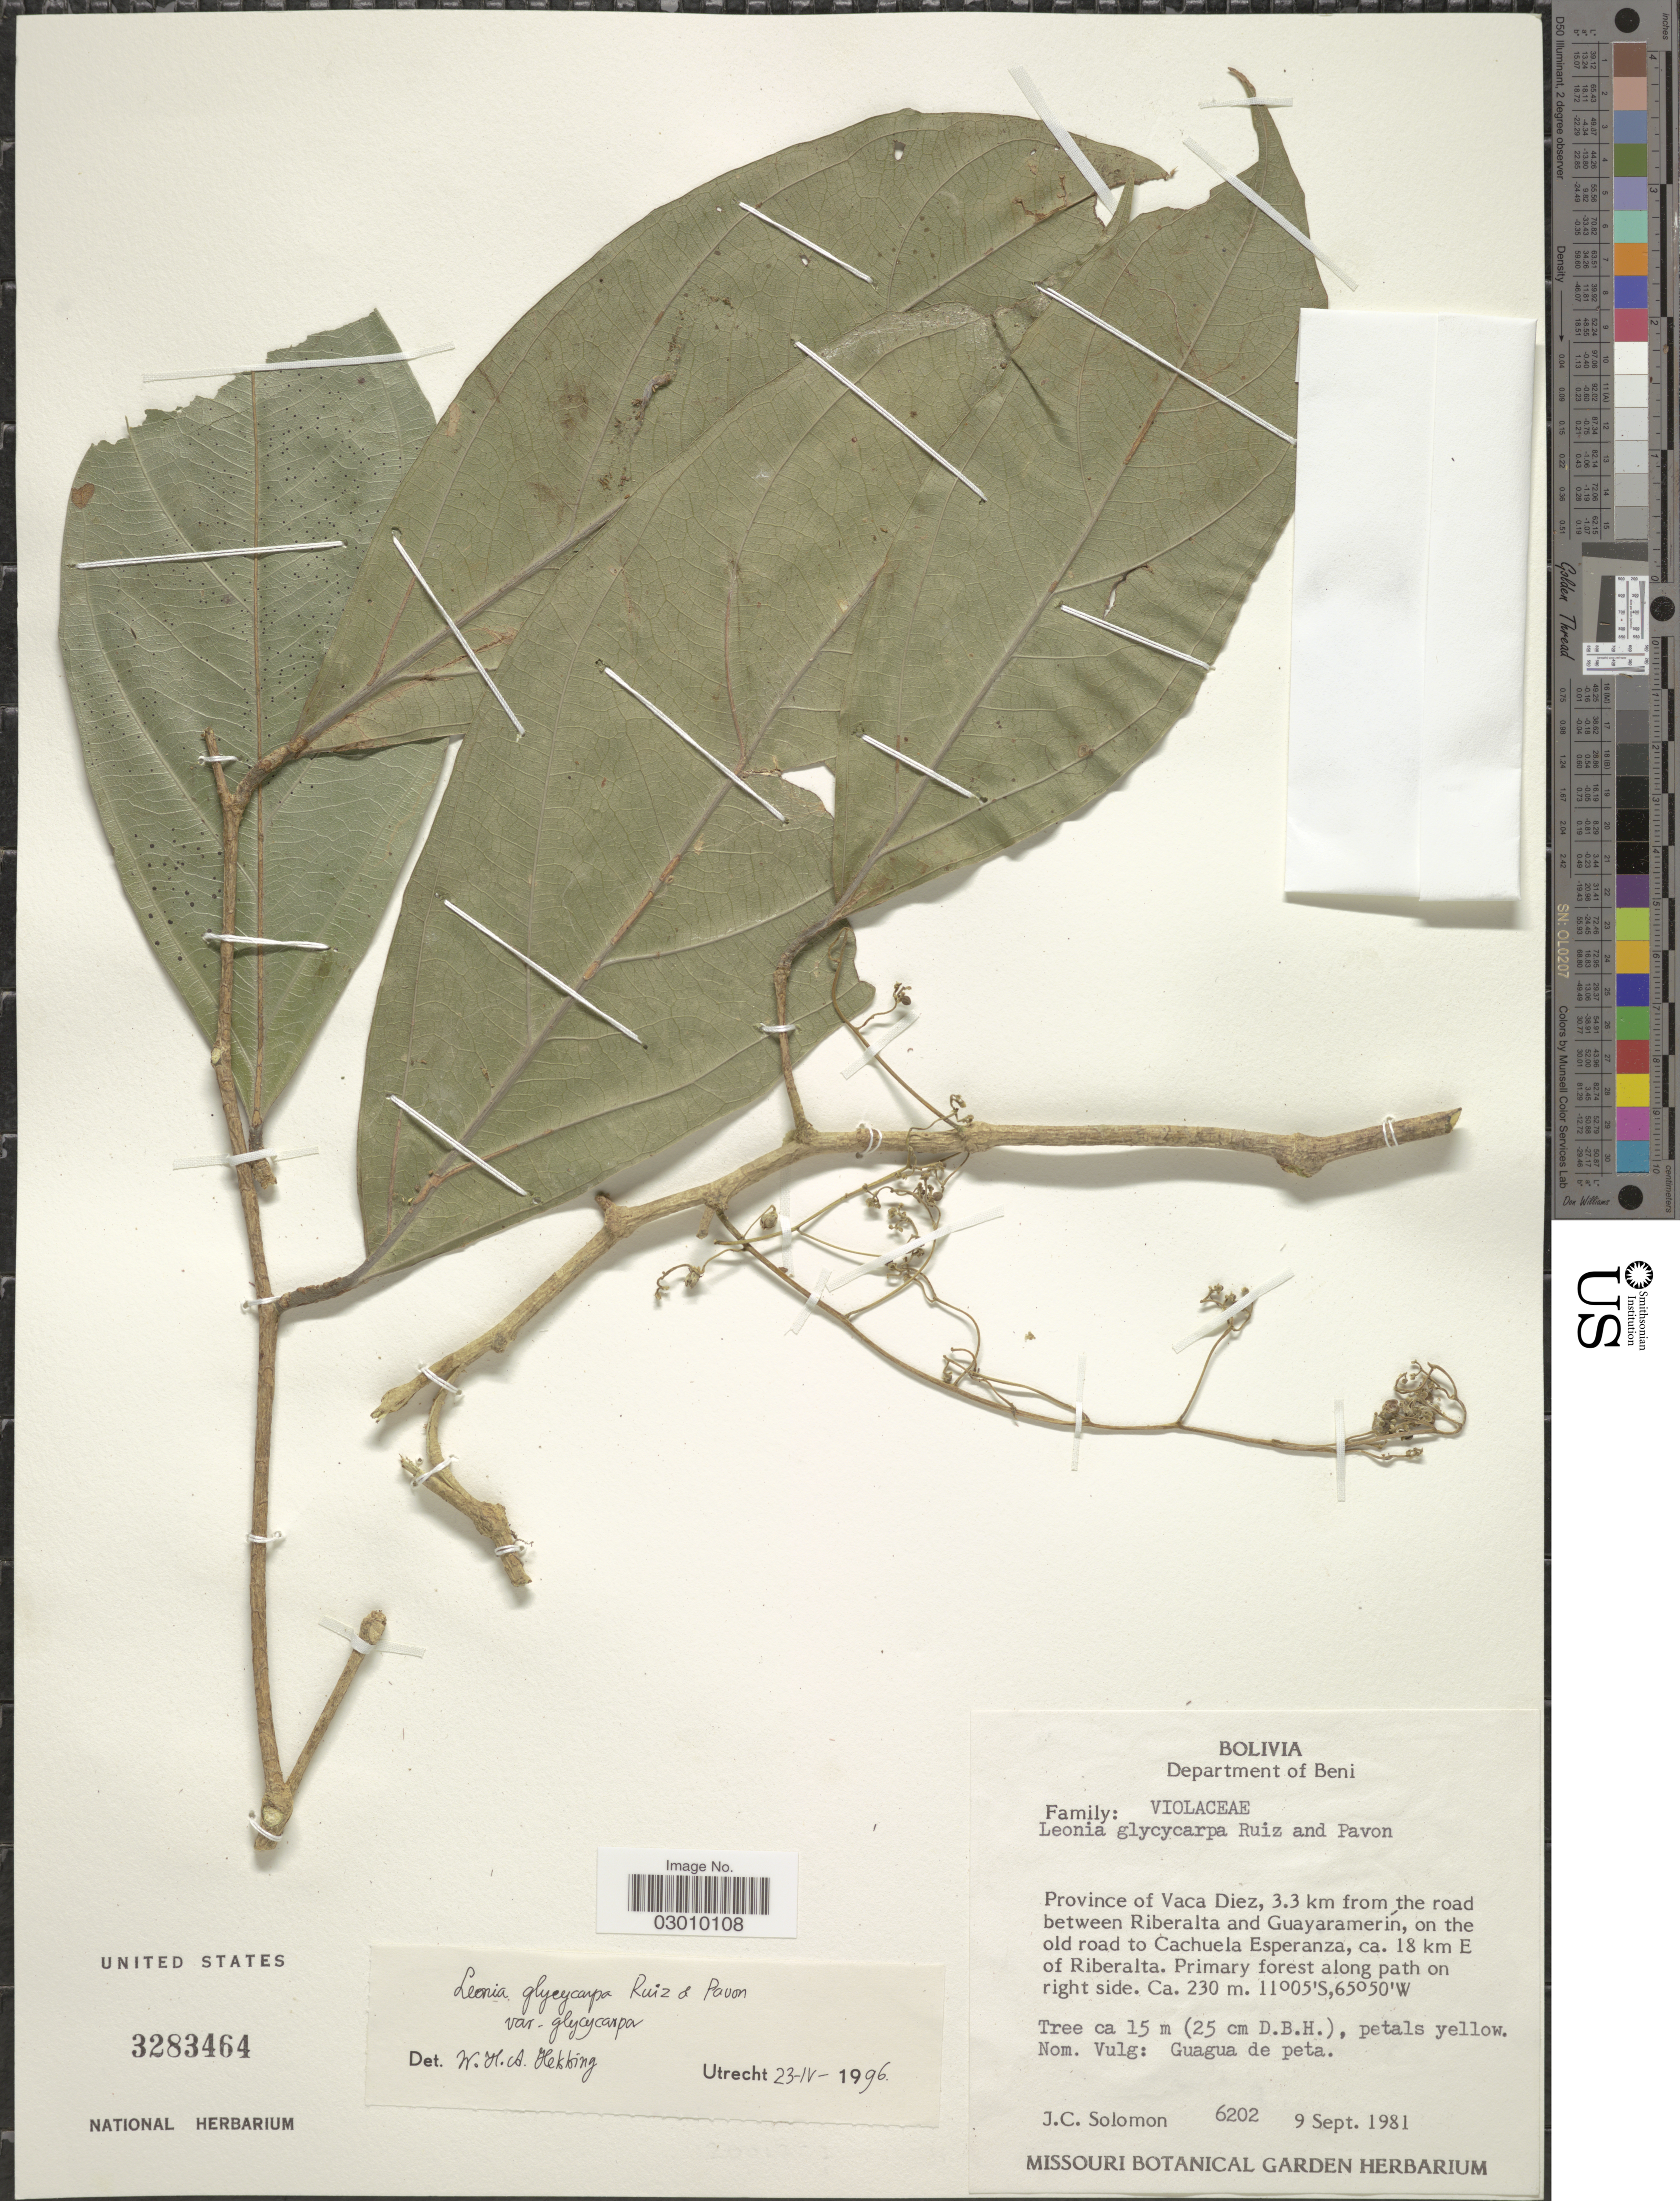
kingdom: Plantae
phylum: Tracheophyta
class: Magnoliopsida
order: Malpighiales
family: Violaceae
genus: Leonia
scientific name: Leonia glycycarpa var. glycycarpa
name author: Ruiz & Pav.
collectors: J. C. Solomon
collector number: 6202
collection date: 1981-09-09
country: Bolivia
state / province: Beni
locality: Department of Beni, Province of Vaca Diez, 3.3 km from the road between Riberalta and Guayaramerín, on the old road to Cachuela Esperanza, ca. 18 km E of Riberalta, Primary forest along path on right side.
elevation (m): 230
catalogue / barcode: US 3283464